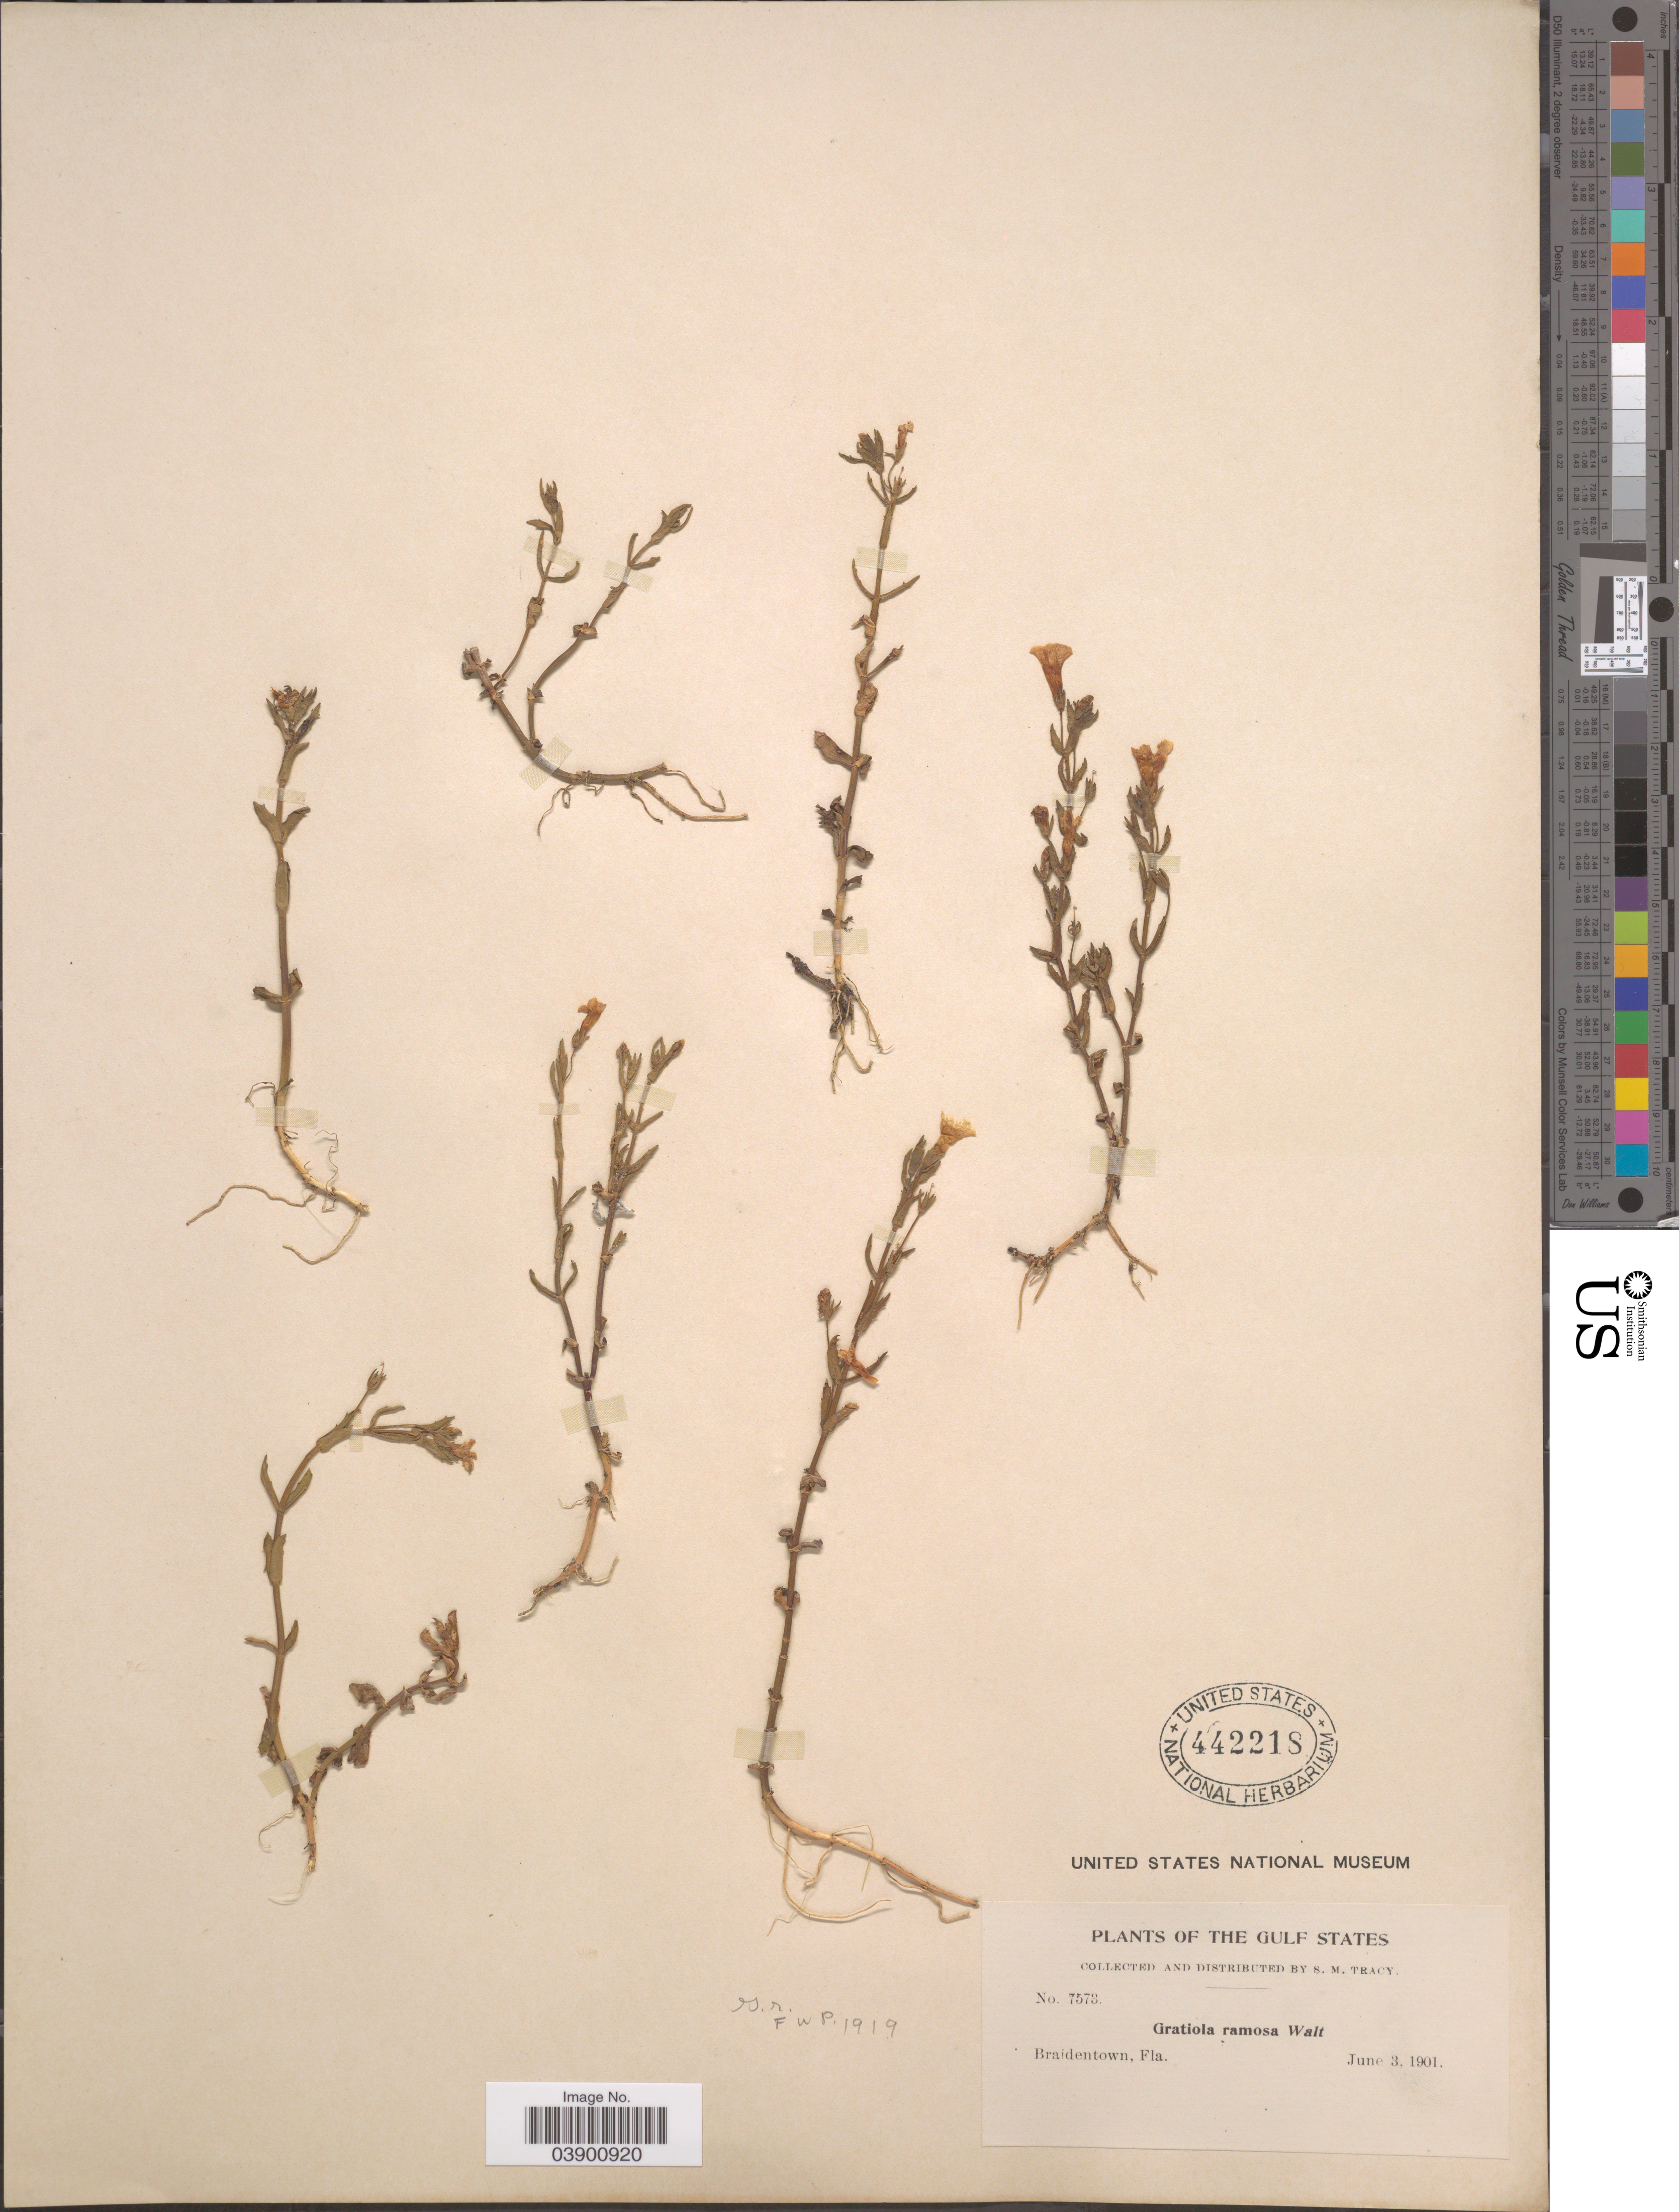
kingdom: Plantae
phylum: Tracheophyta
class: Magnoliopsida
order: Lamiales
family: Plantaginaceae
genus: Gratiola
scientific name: Gratiola ramosa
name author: Walter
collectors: S. M. Tracy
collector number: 7573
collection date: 1901-06-03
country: United States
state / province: Florida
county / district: Manatee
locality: The Gulf States. Braidentown (present day: Bradenton)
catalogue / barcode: US 442218